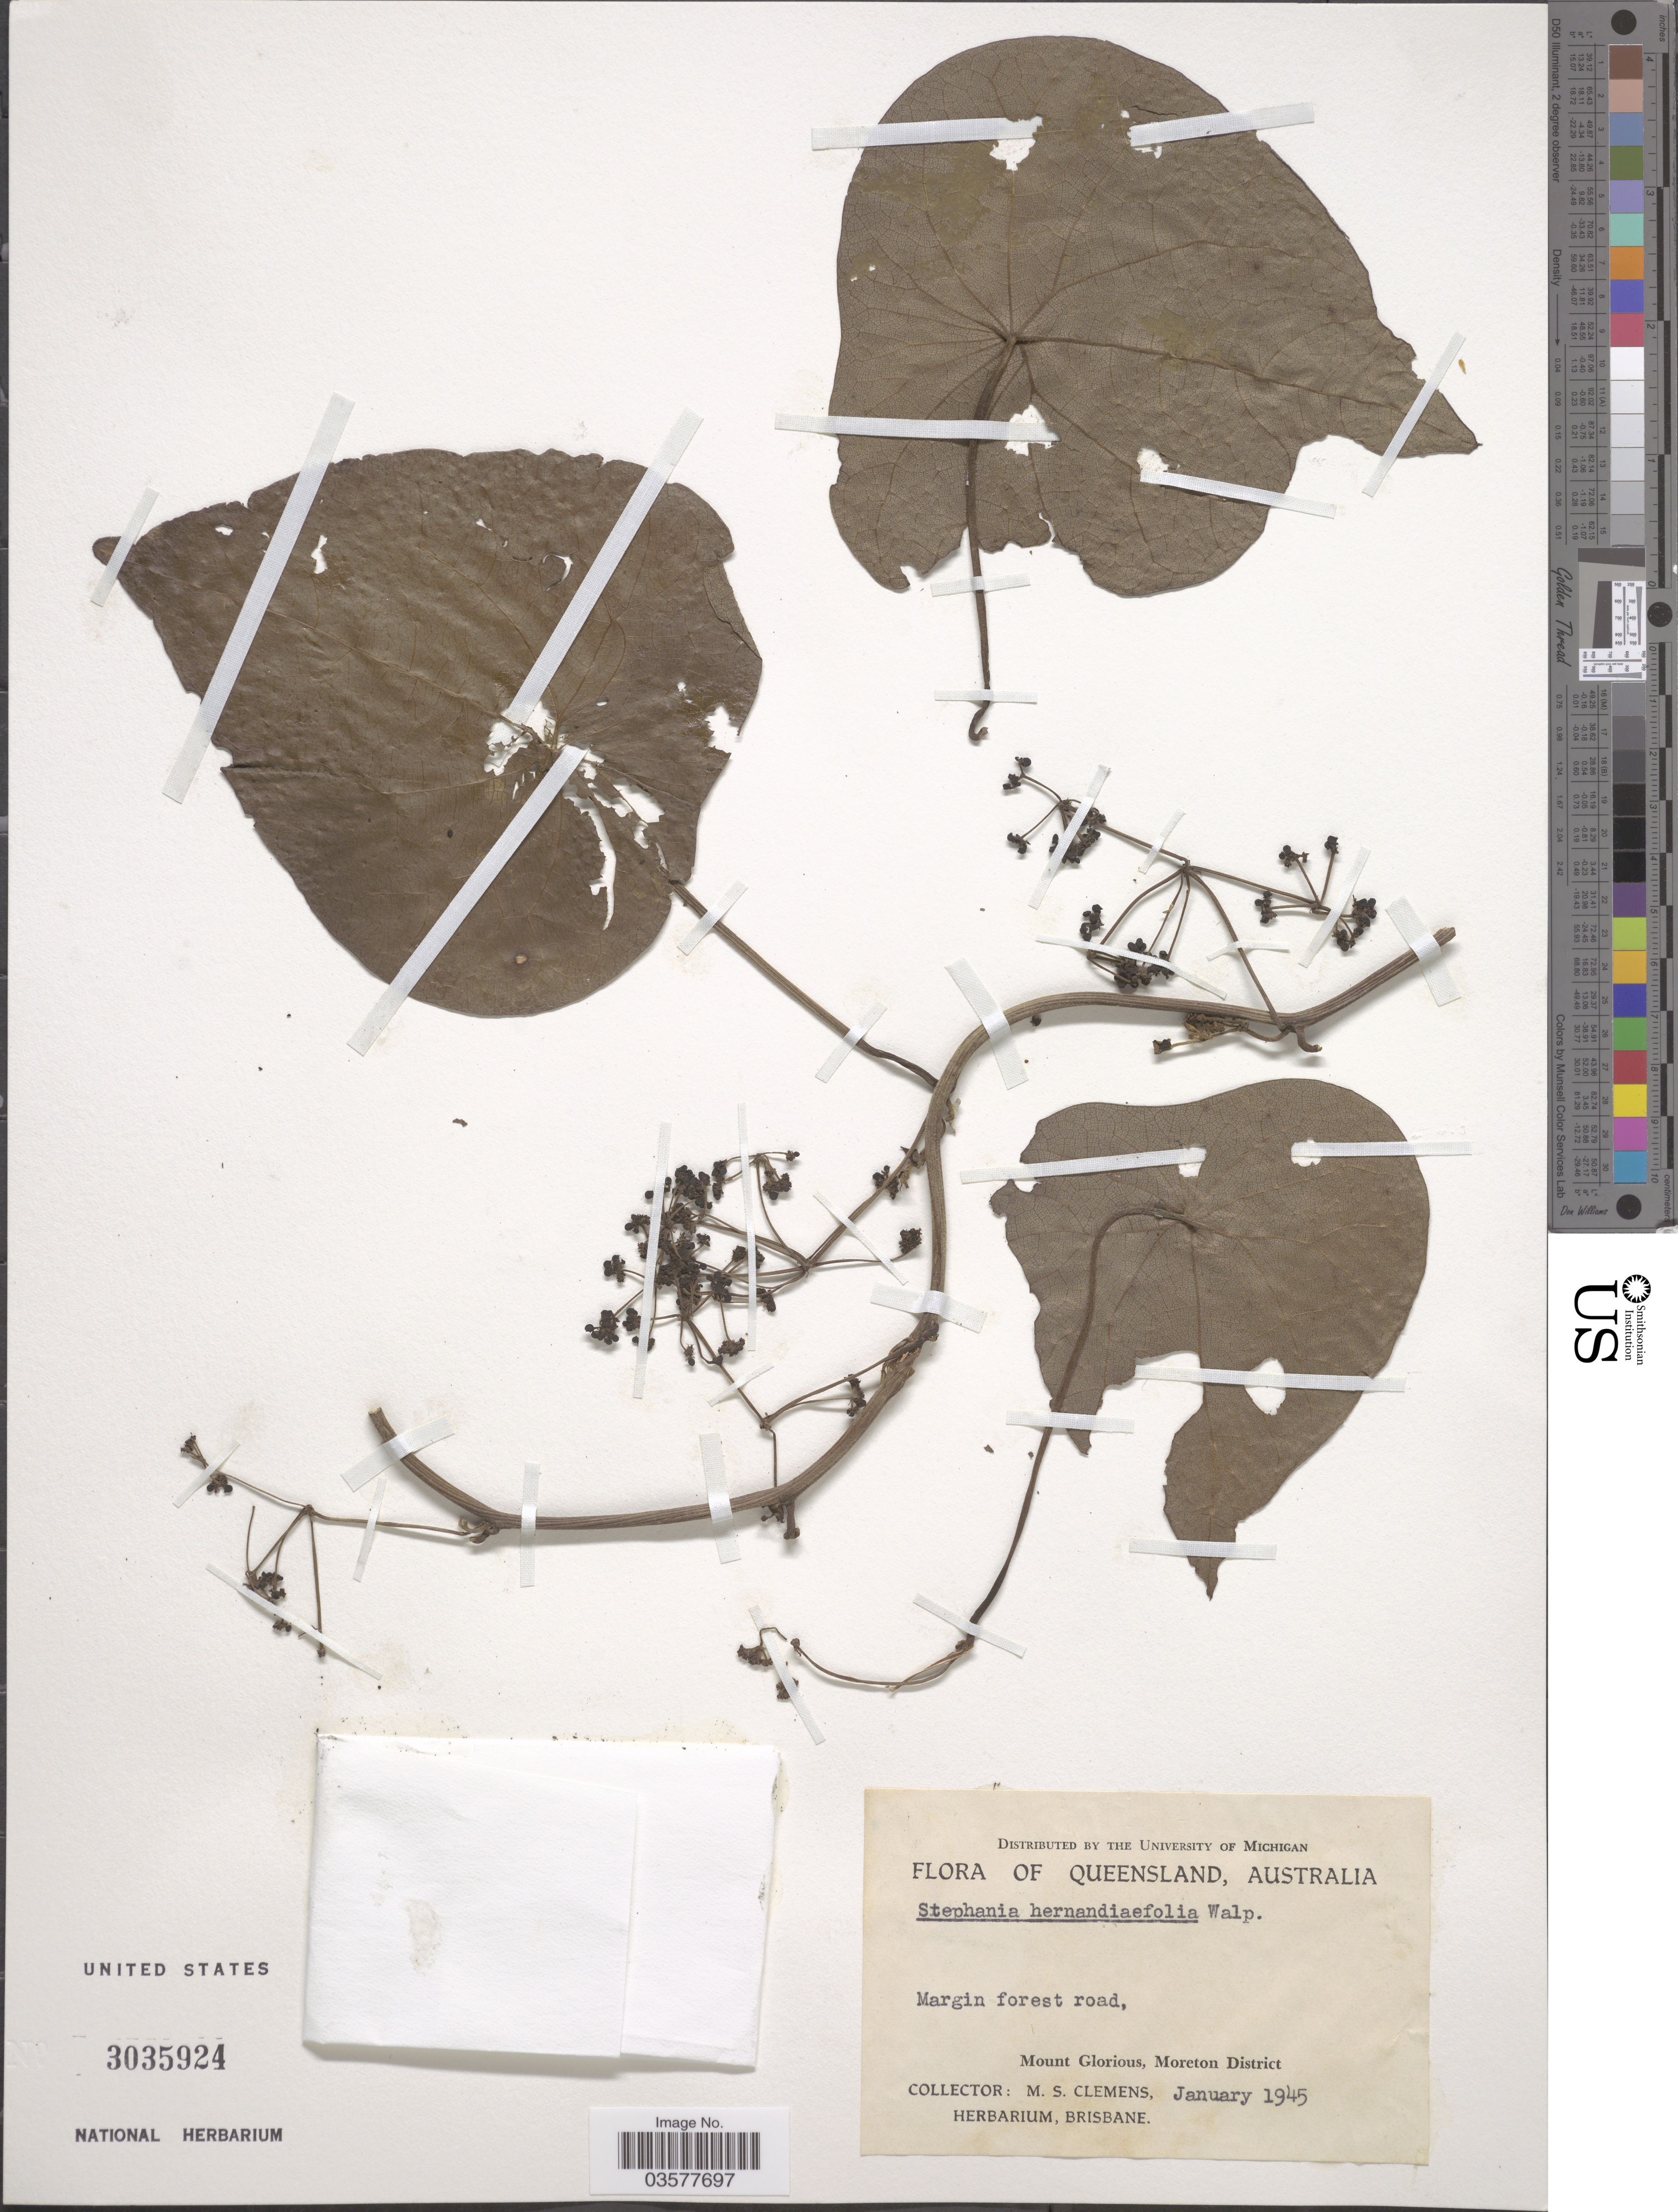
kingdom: Plantae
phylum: Tracheophyta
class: Magnoliopsida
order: Ranunculales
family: Menispermaceae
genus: Stephania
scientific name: Stephania hernandiifolia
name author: (Willd.) Walp.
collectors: M. S. Clemens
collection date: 1945-01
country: Australia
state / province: Queensland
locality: Margin forest road, Mount Glorious, Moreton District.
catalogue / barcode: US 3035924